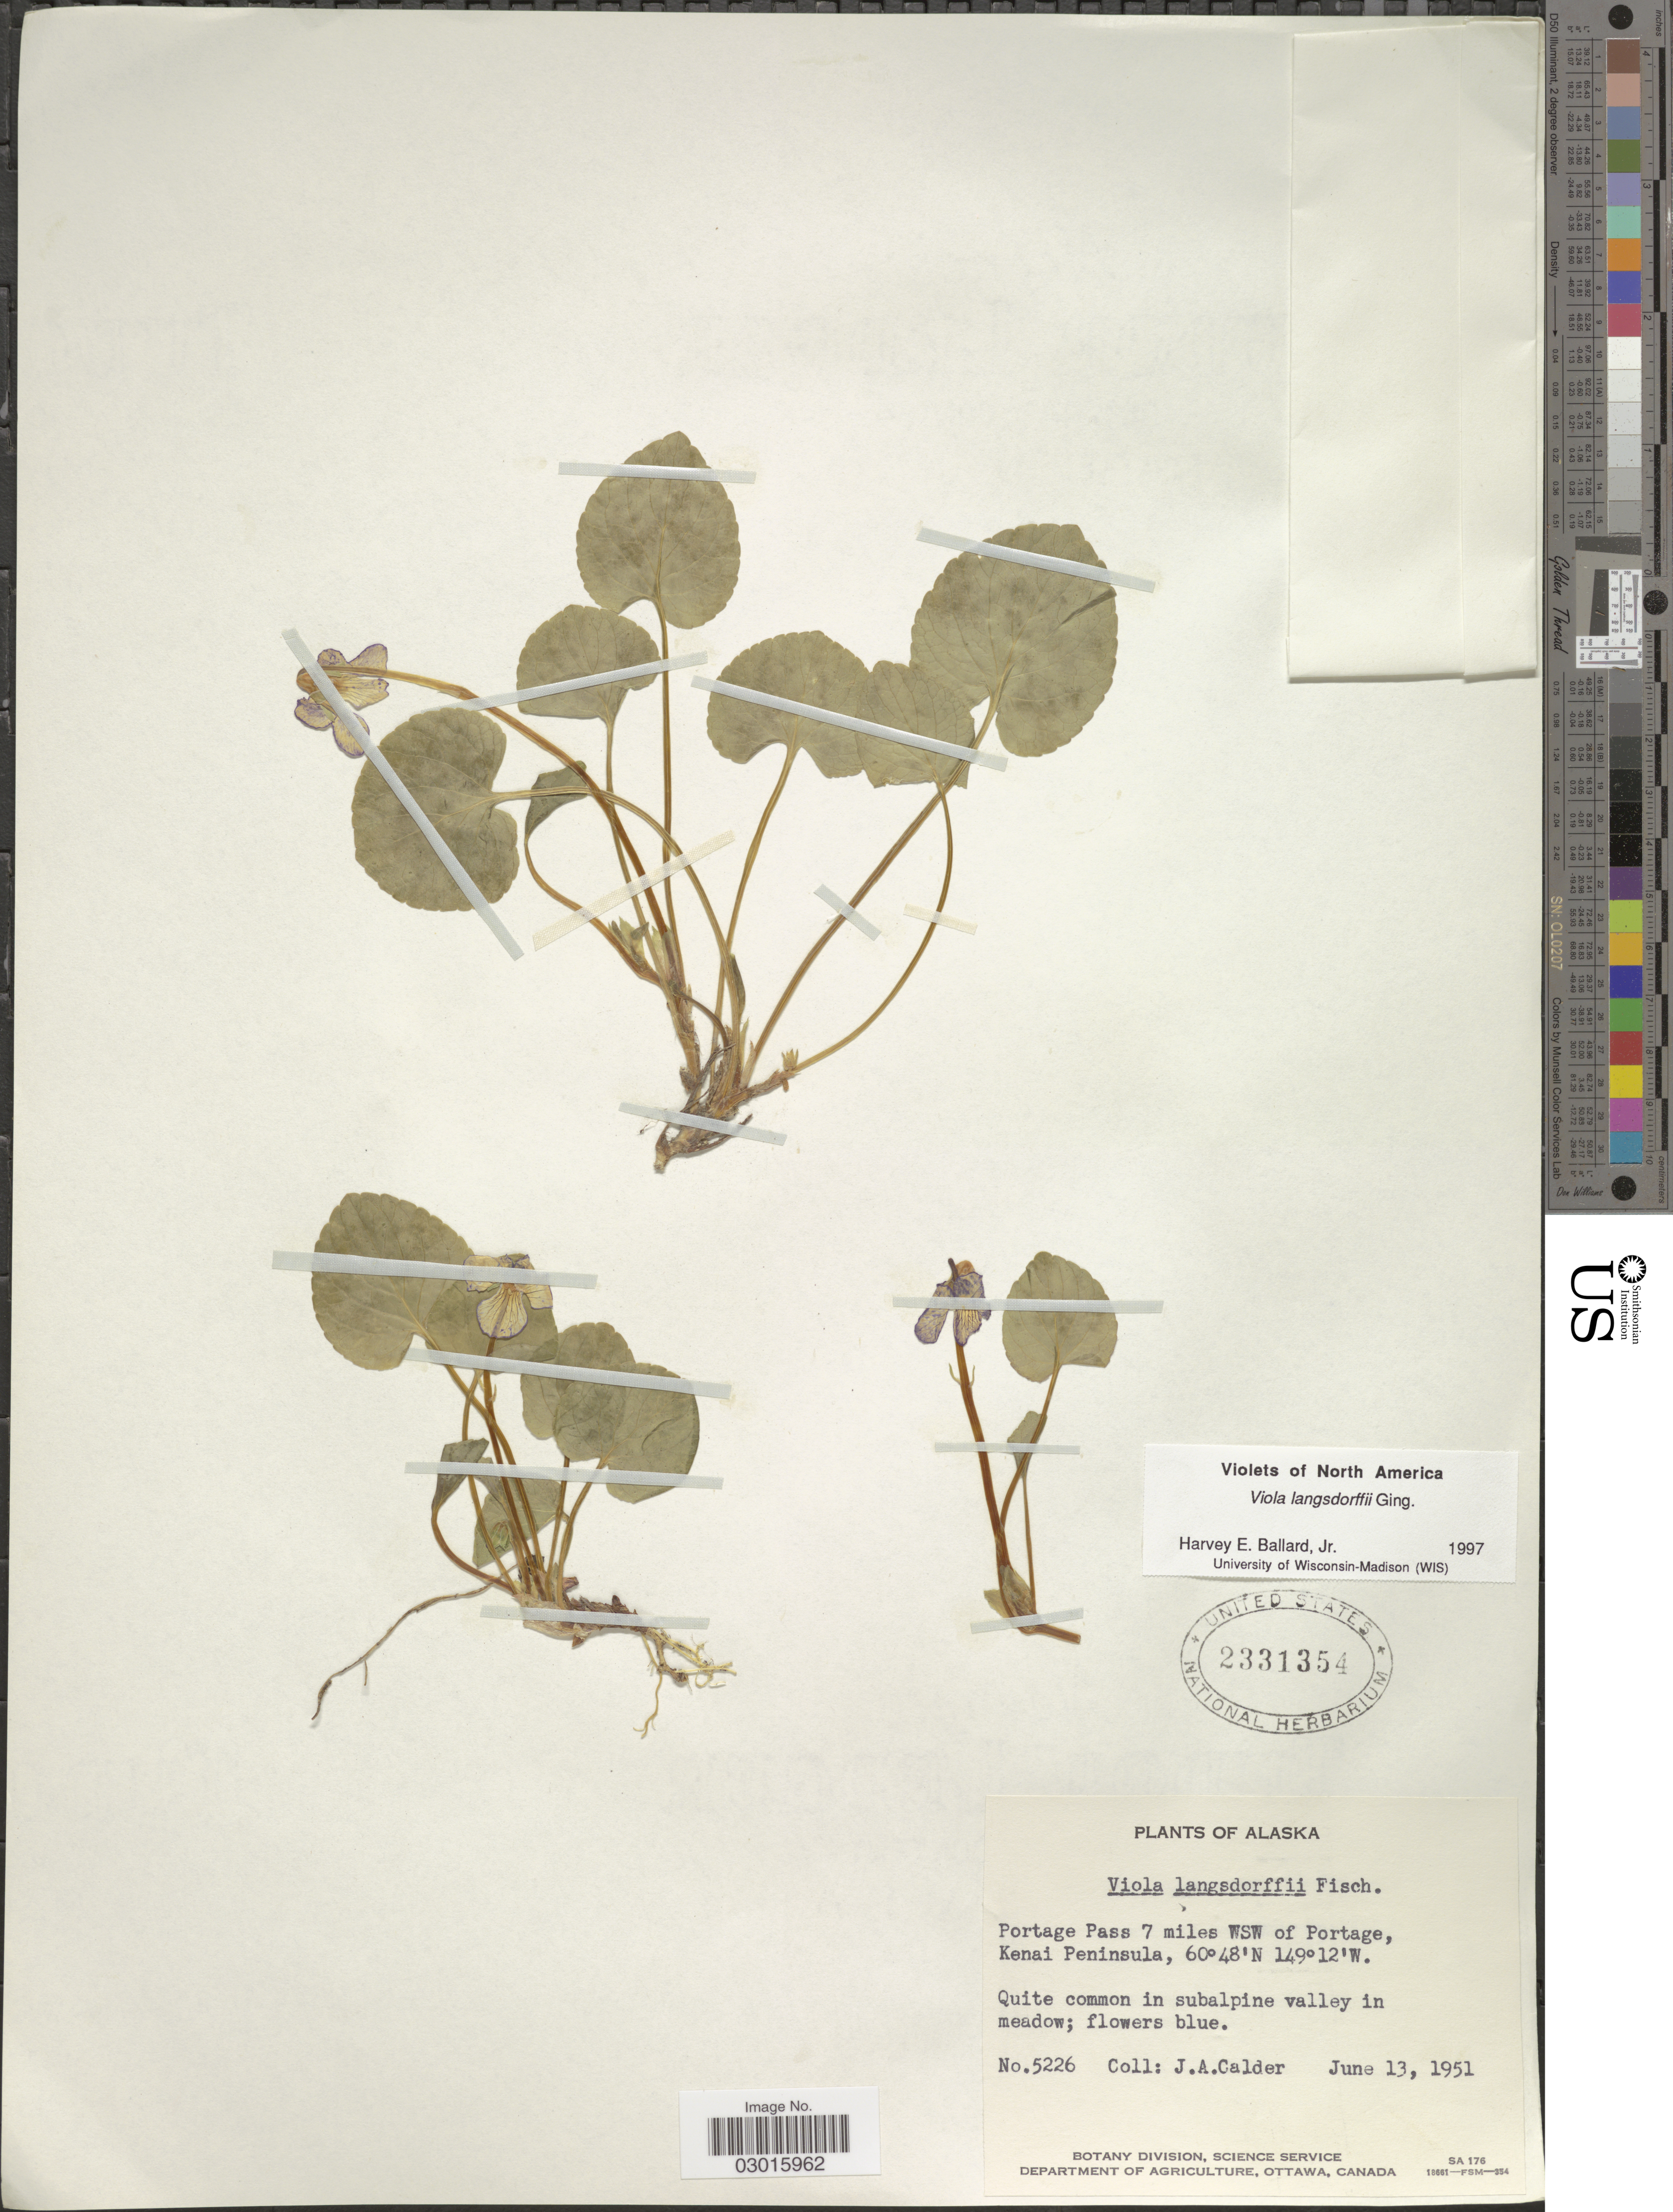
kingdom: Plantae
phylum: Tracheophyta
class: Magnoliopsida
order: Malpighiales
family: Violaceae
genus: Viola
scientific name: Viola langsdorffii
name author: Fisch. ex Ging.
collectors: J. A. Calder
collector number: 5226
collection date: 1951-06-13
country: United States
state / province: Alaska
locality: Portage Pass 7 miles WSW of Portage, Kenai Peninsula.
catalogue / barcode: US 2331354